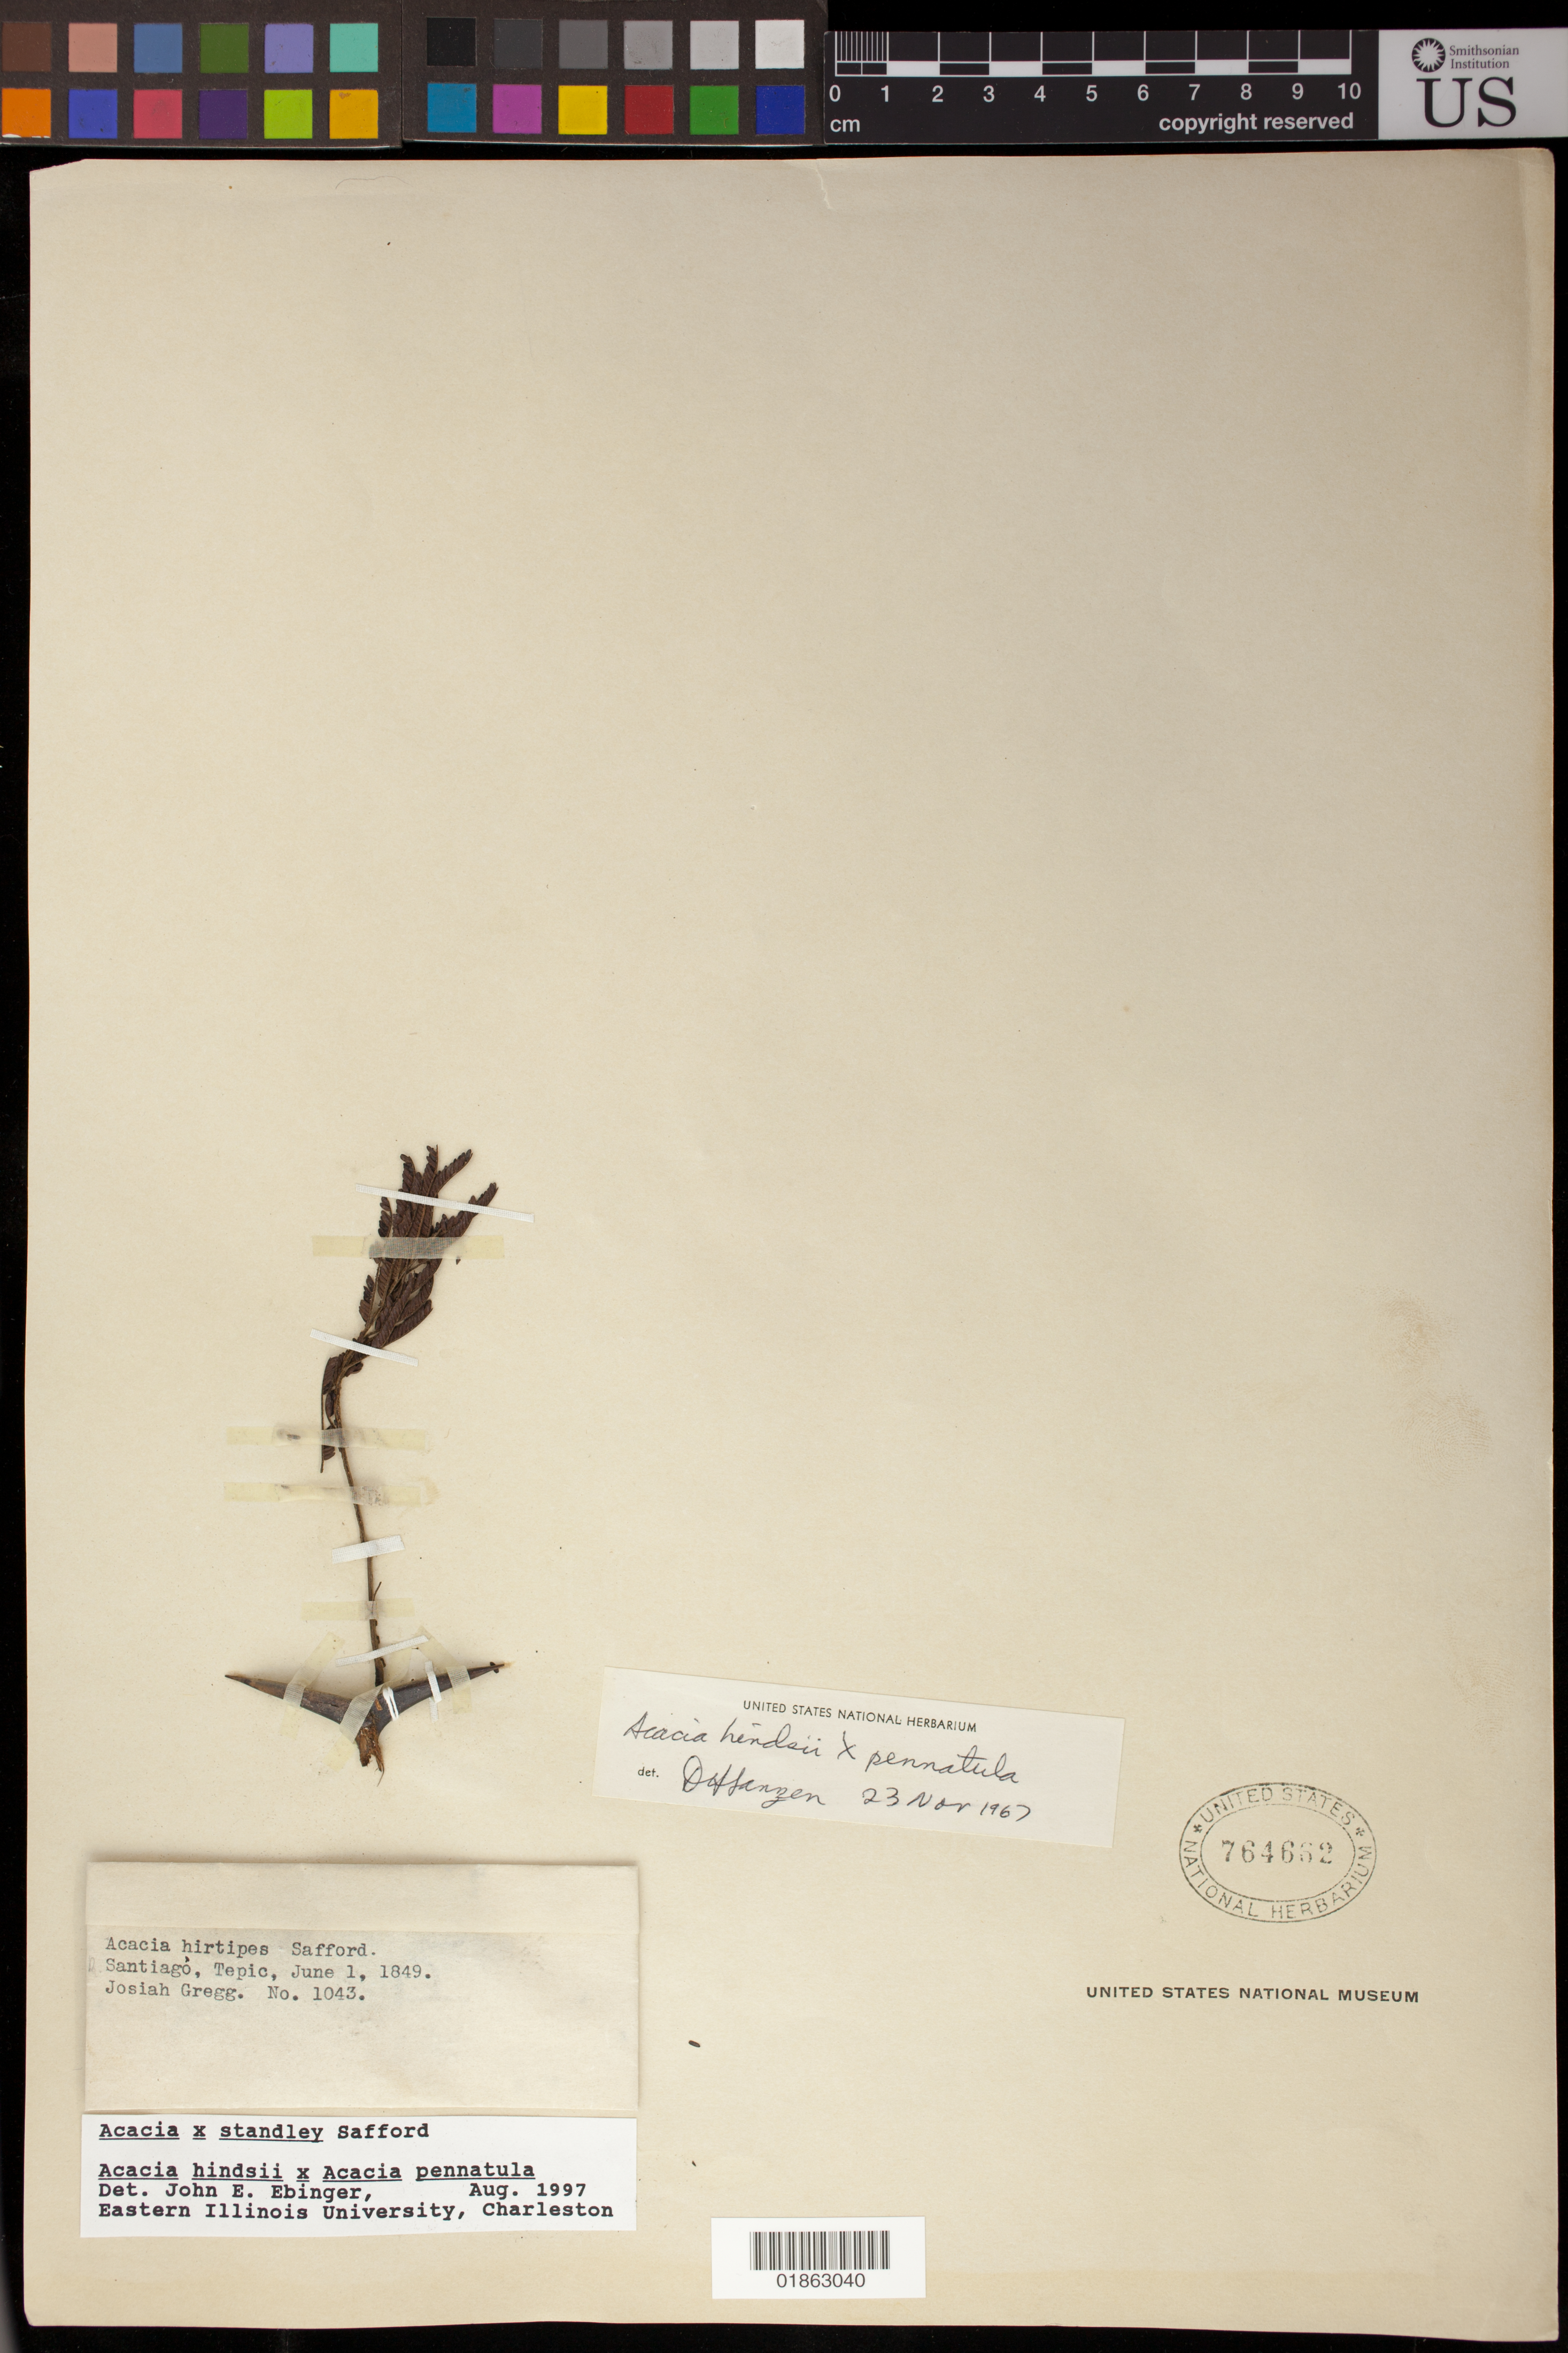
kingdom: Plantae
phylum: Tracheophyta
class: Magnoliopsida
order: Fabales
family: Fabaceae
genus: Vachellia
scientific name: Vachellia x standleyi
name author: (Saff.) Seigler & Ebinger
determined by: Seigler, David S.; Ebinger, J. E.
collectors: J. Gregg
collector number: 1043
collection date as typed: June 1, 1849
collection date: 1849-06-01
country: Mexico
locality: Santiago, Tepic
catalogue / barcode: US 764662